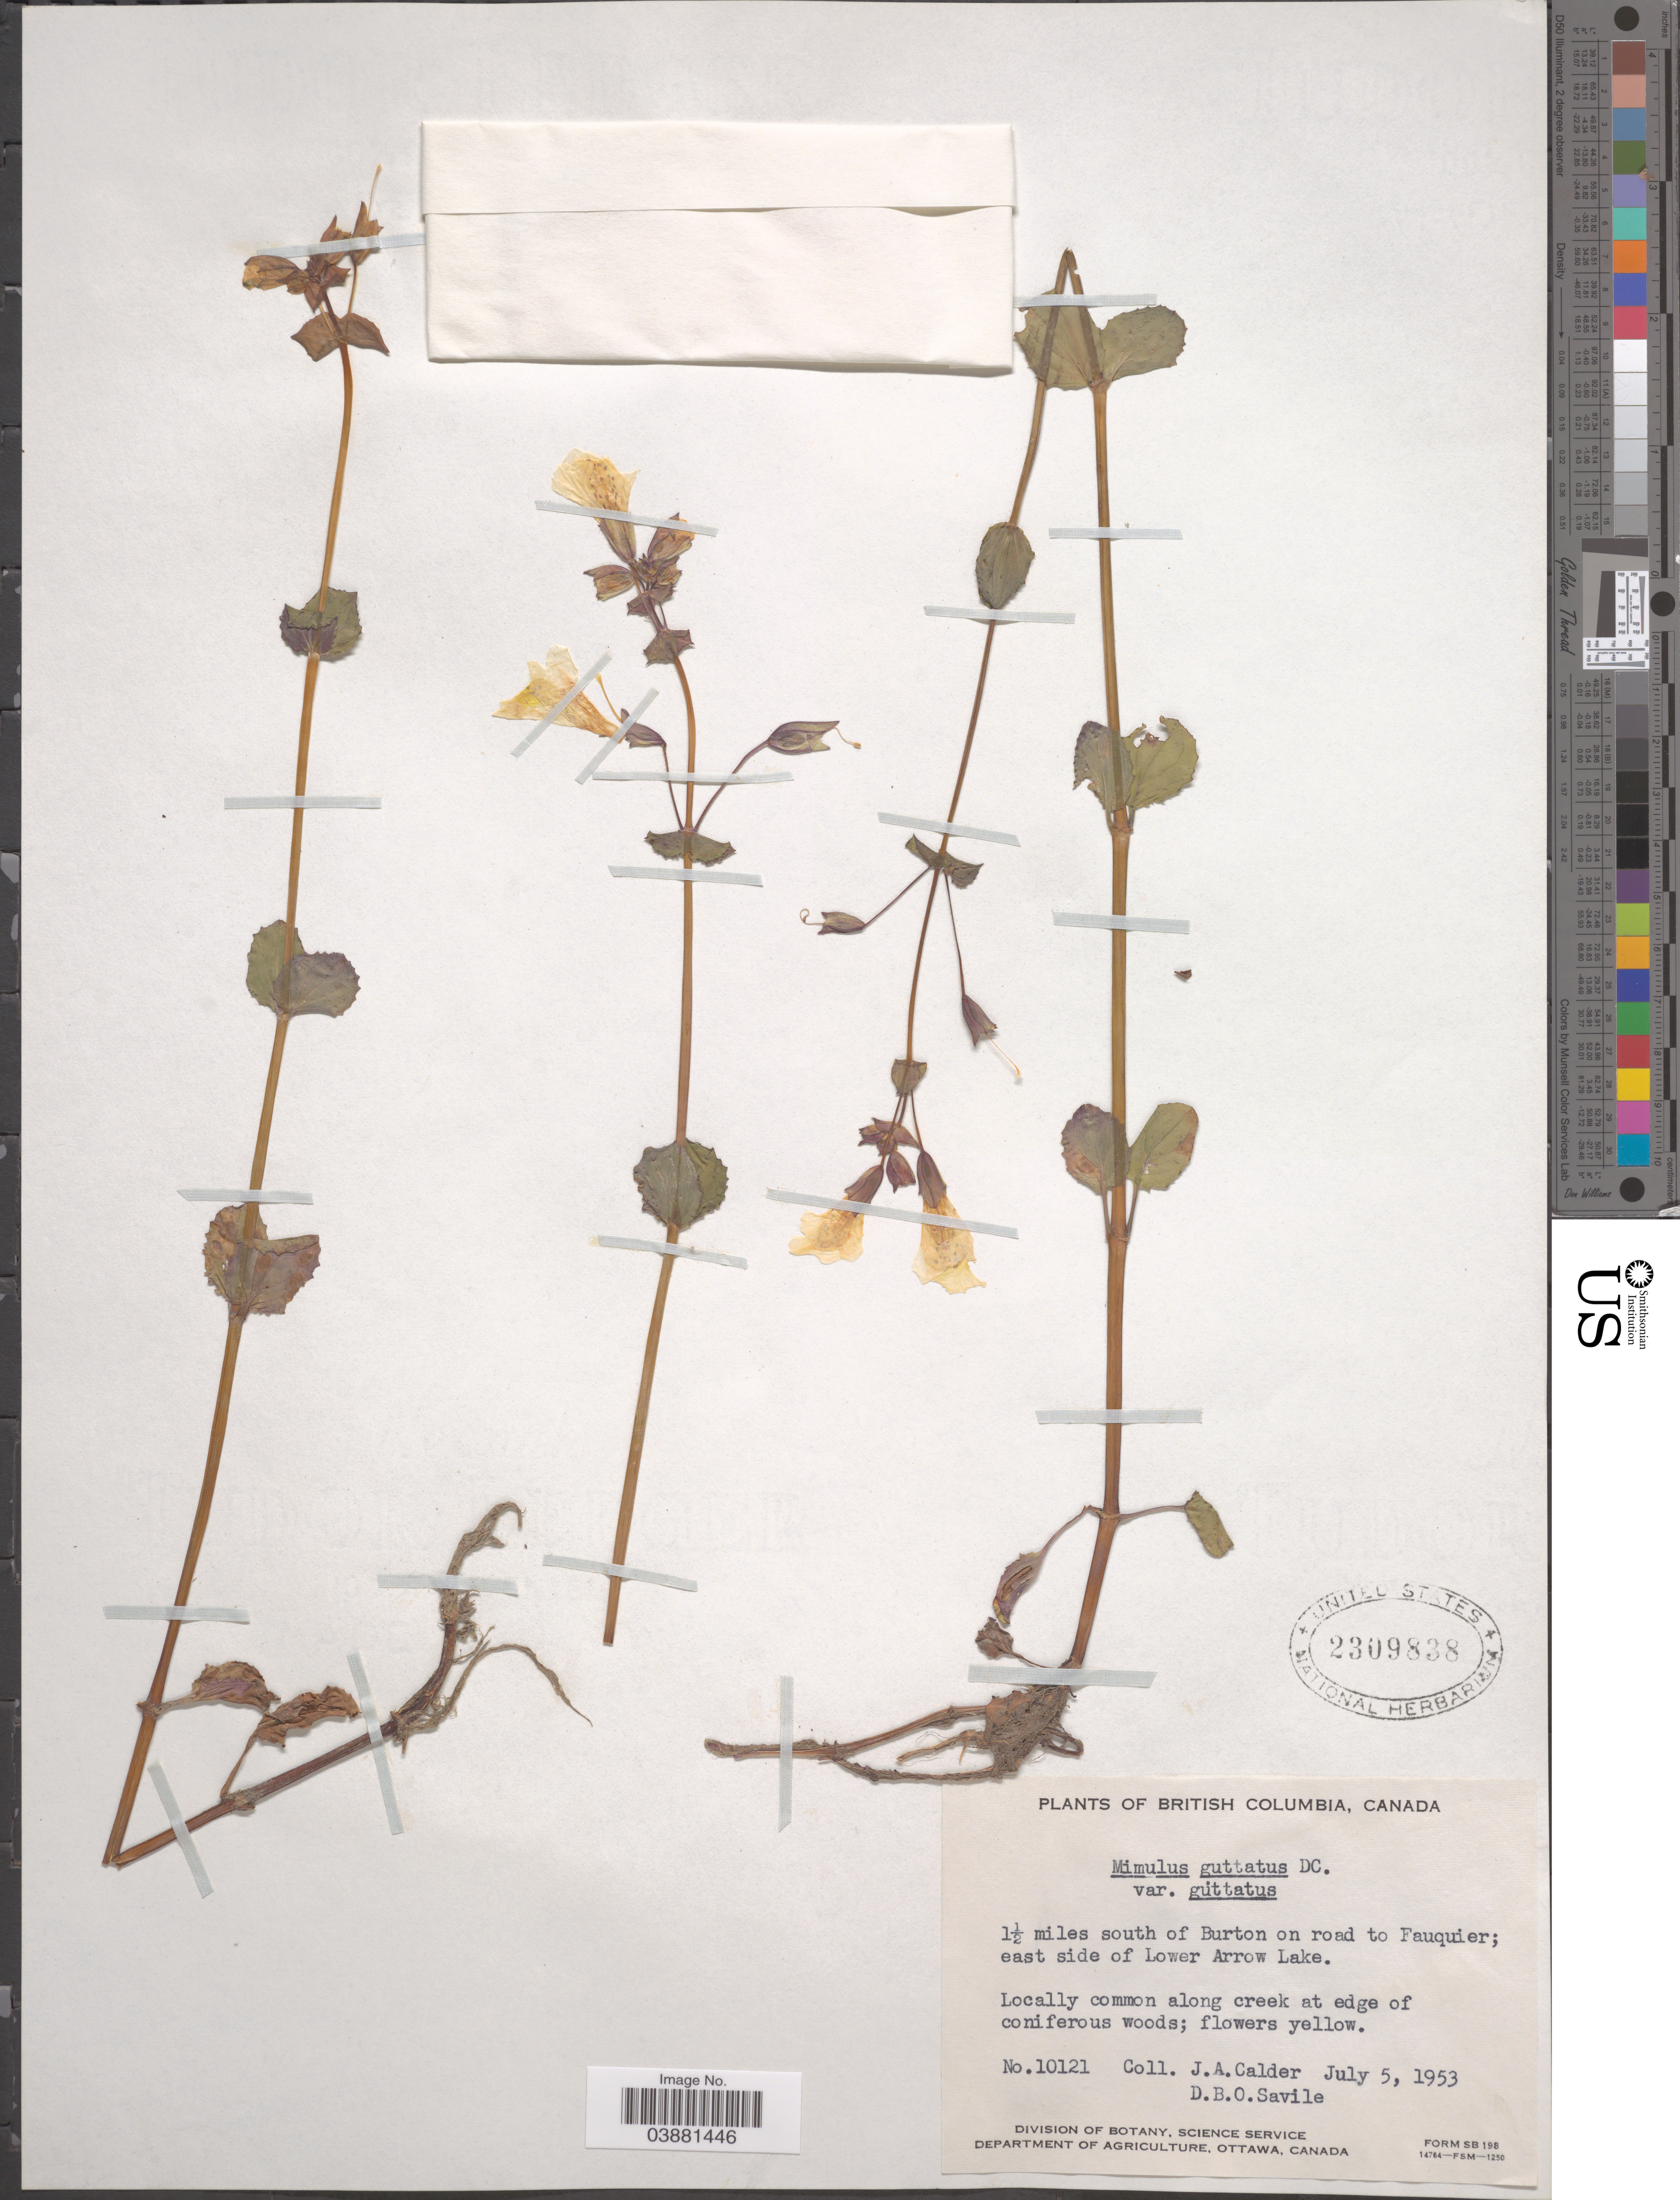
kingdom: Plantae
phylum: Tracheophyta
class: Magnoliopsida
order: Lamiales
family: Phrymaceae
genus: Mimulus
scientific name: Mimulus guttatus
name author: DC.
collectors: J. A. Calder & D. Savile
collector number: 10121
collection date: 1953-07-05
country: Canada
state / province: British Columbia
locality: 1½ miles south of Burton on road to Fauquier; east side of Lower Arrow Lake. Along creek at edge of coniferous woods.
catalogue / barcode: US 2309838